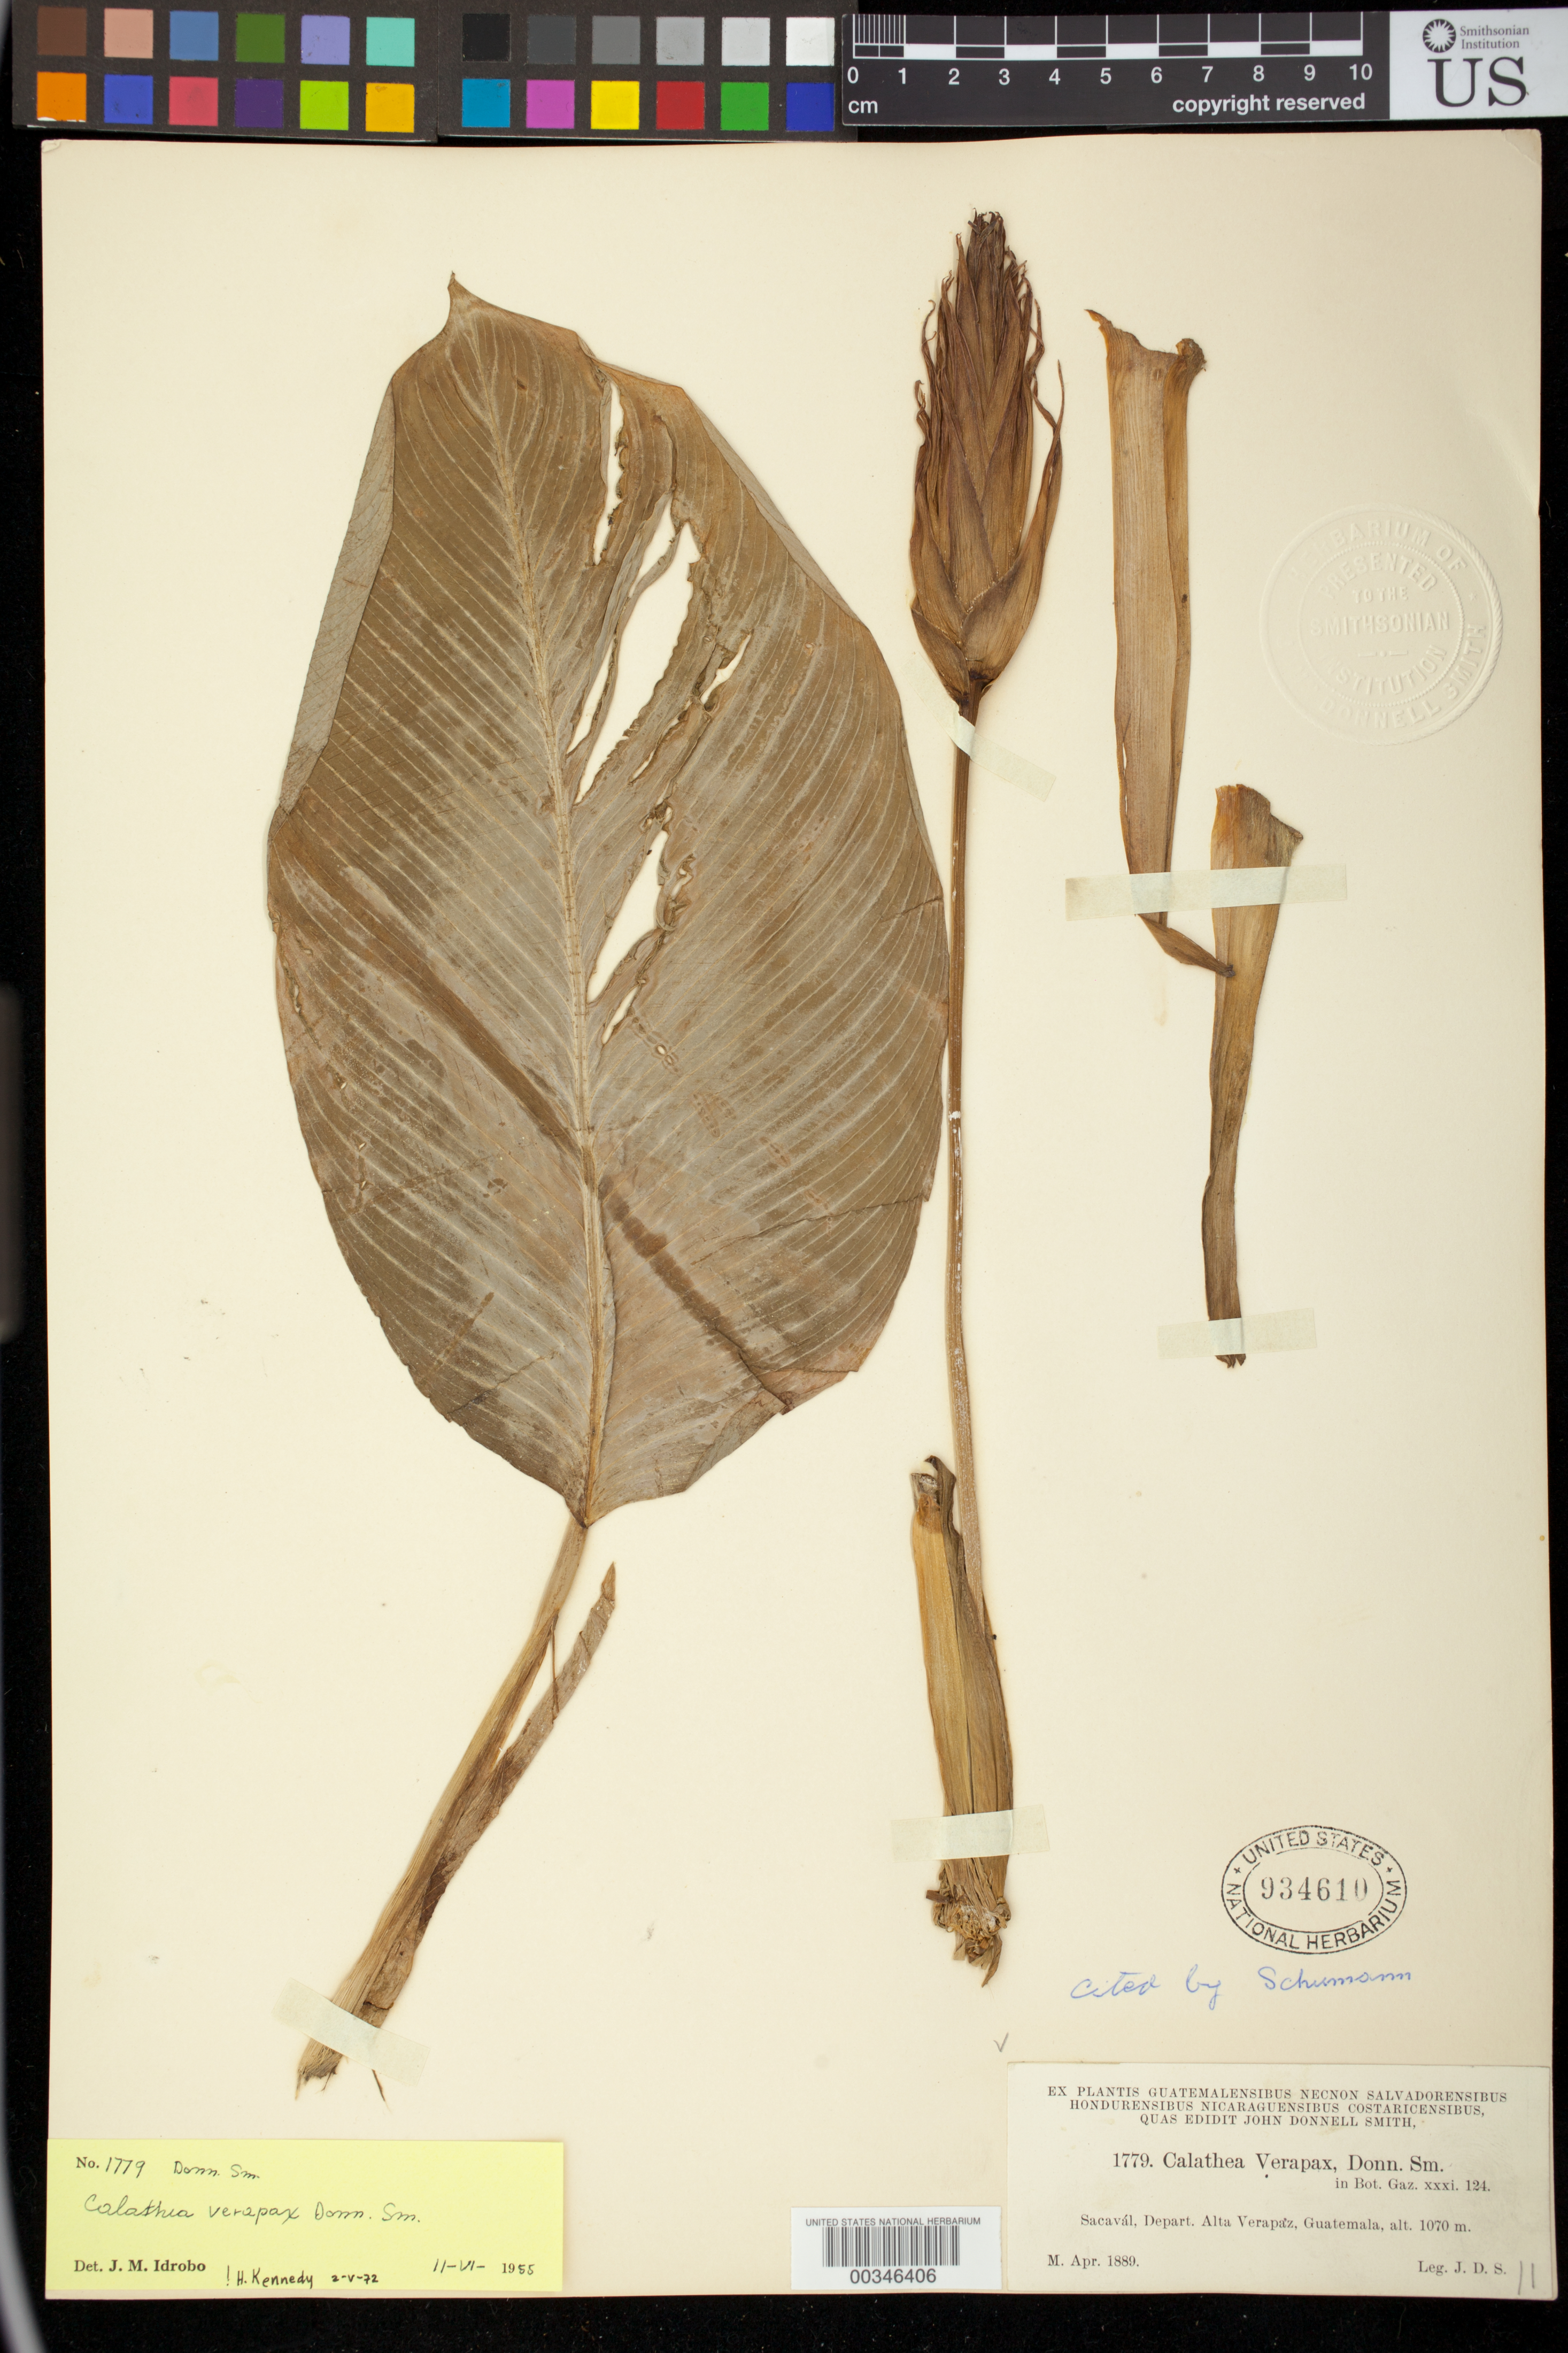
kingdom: Plantae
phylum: Tracheophyta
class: Liliopsida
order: Zingiberales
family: Marantaceae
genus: Calathea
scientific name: Calathea verapax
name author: Donn. Sm.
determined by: Kennedy, Helen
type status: Syntype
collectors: J. Donnell Smith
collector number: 1779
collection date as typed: Apr 1889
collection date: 1889-04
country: Guatemala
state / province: Alta Verapaz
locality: Sacaval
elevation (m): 1070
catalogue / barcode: US 934610